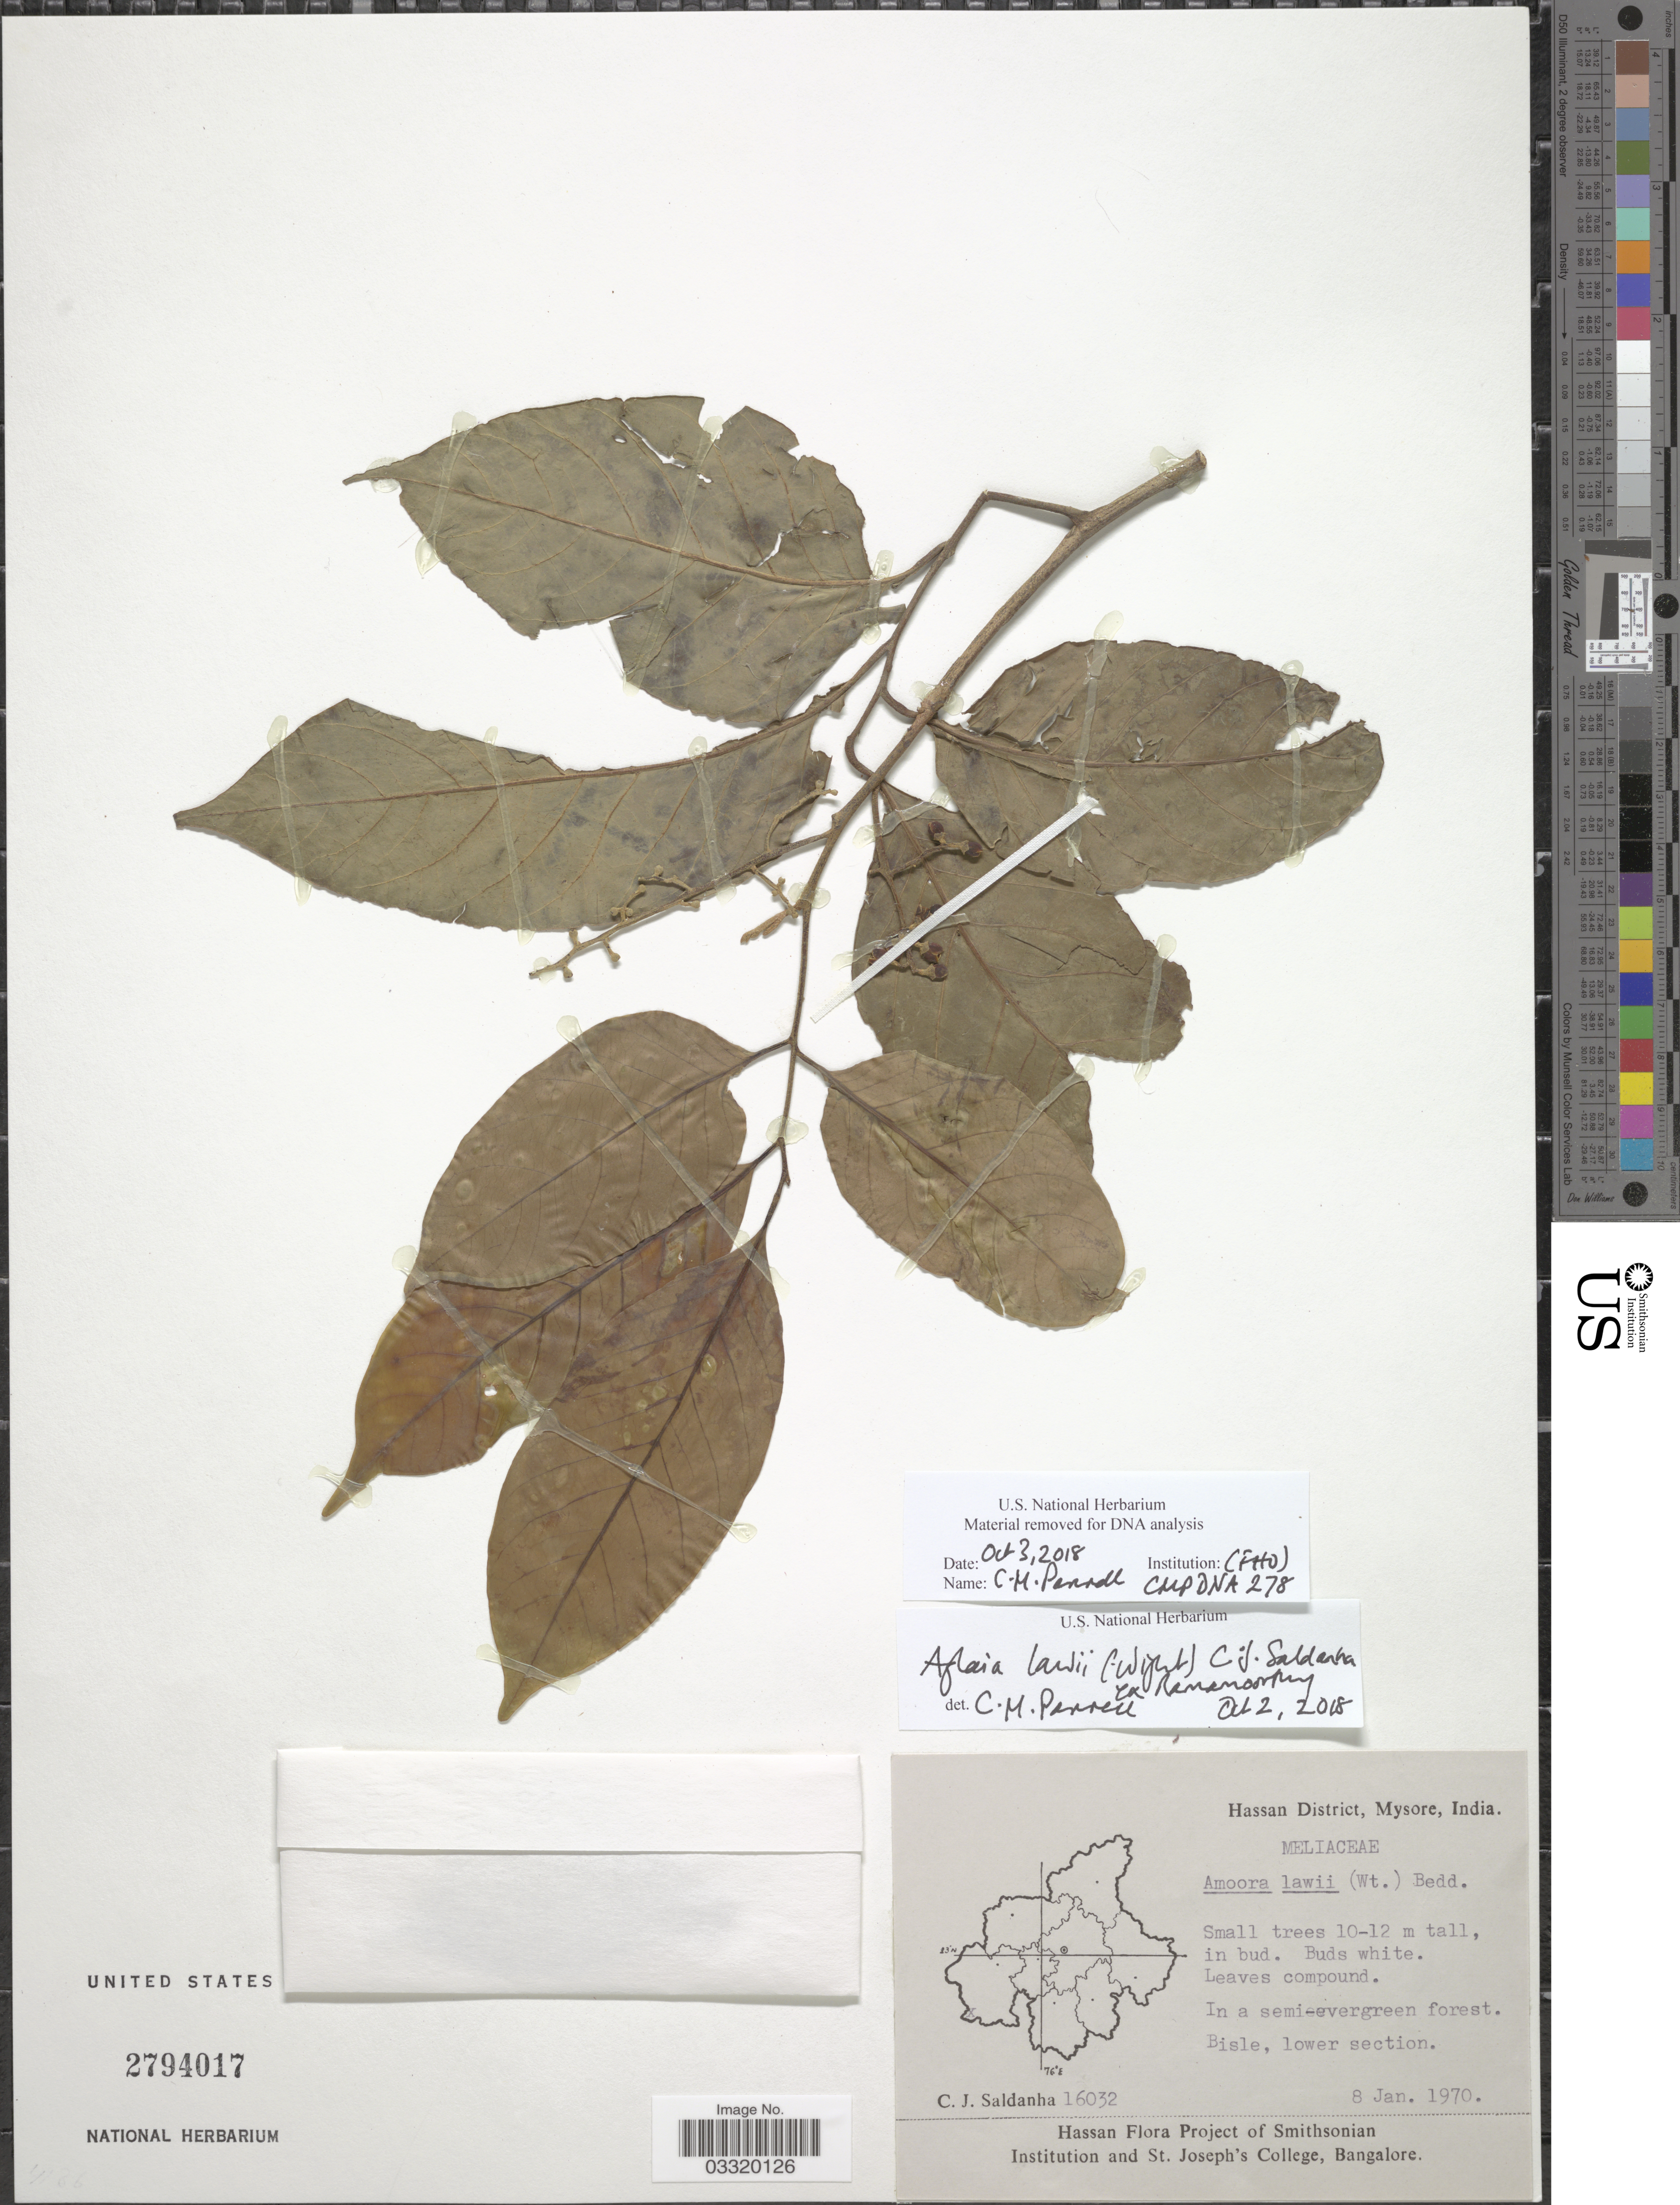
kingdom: Plantae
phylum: Tracheophyta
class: Magnoliopsida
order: Sapindales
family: Meliaceae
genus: Aglaia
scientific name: Aglaia lawii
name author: (Wight) C.J. Saldanha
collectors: C. J. Saldanha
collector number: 16032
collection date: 1970-01-08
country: India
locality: Hassan District, Mysore. Bisle, lower section.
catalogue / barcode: US 2794017